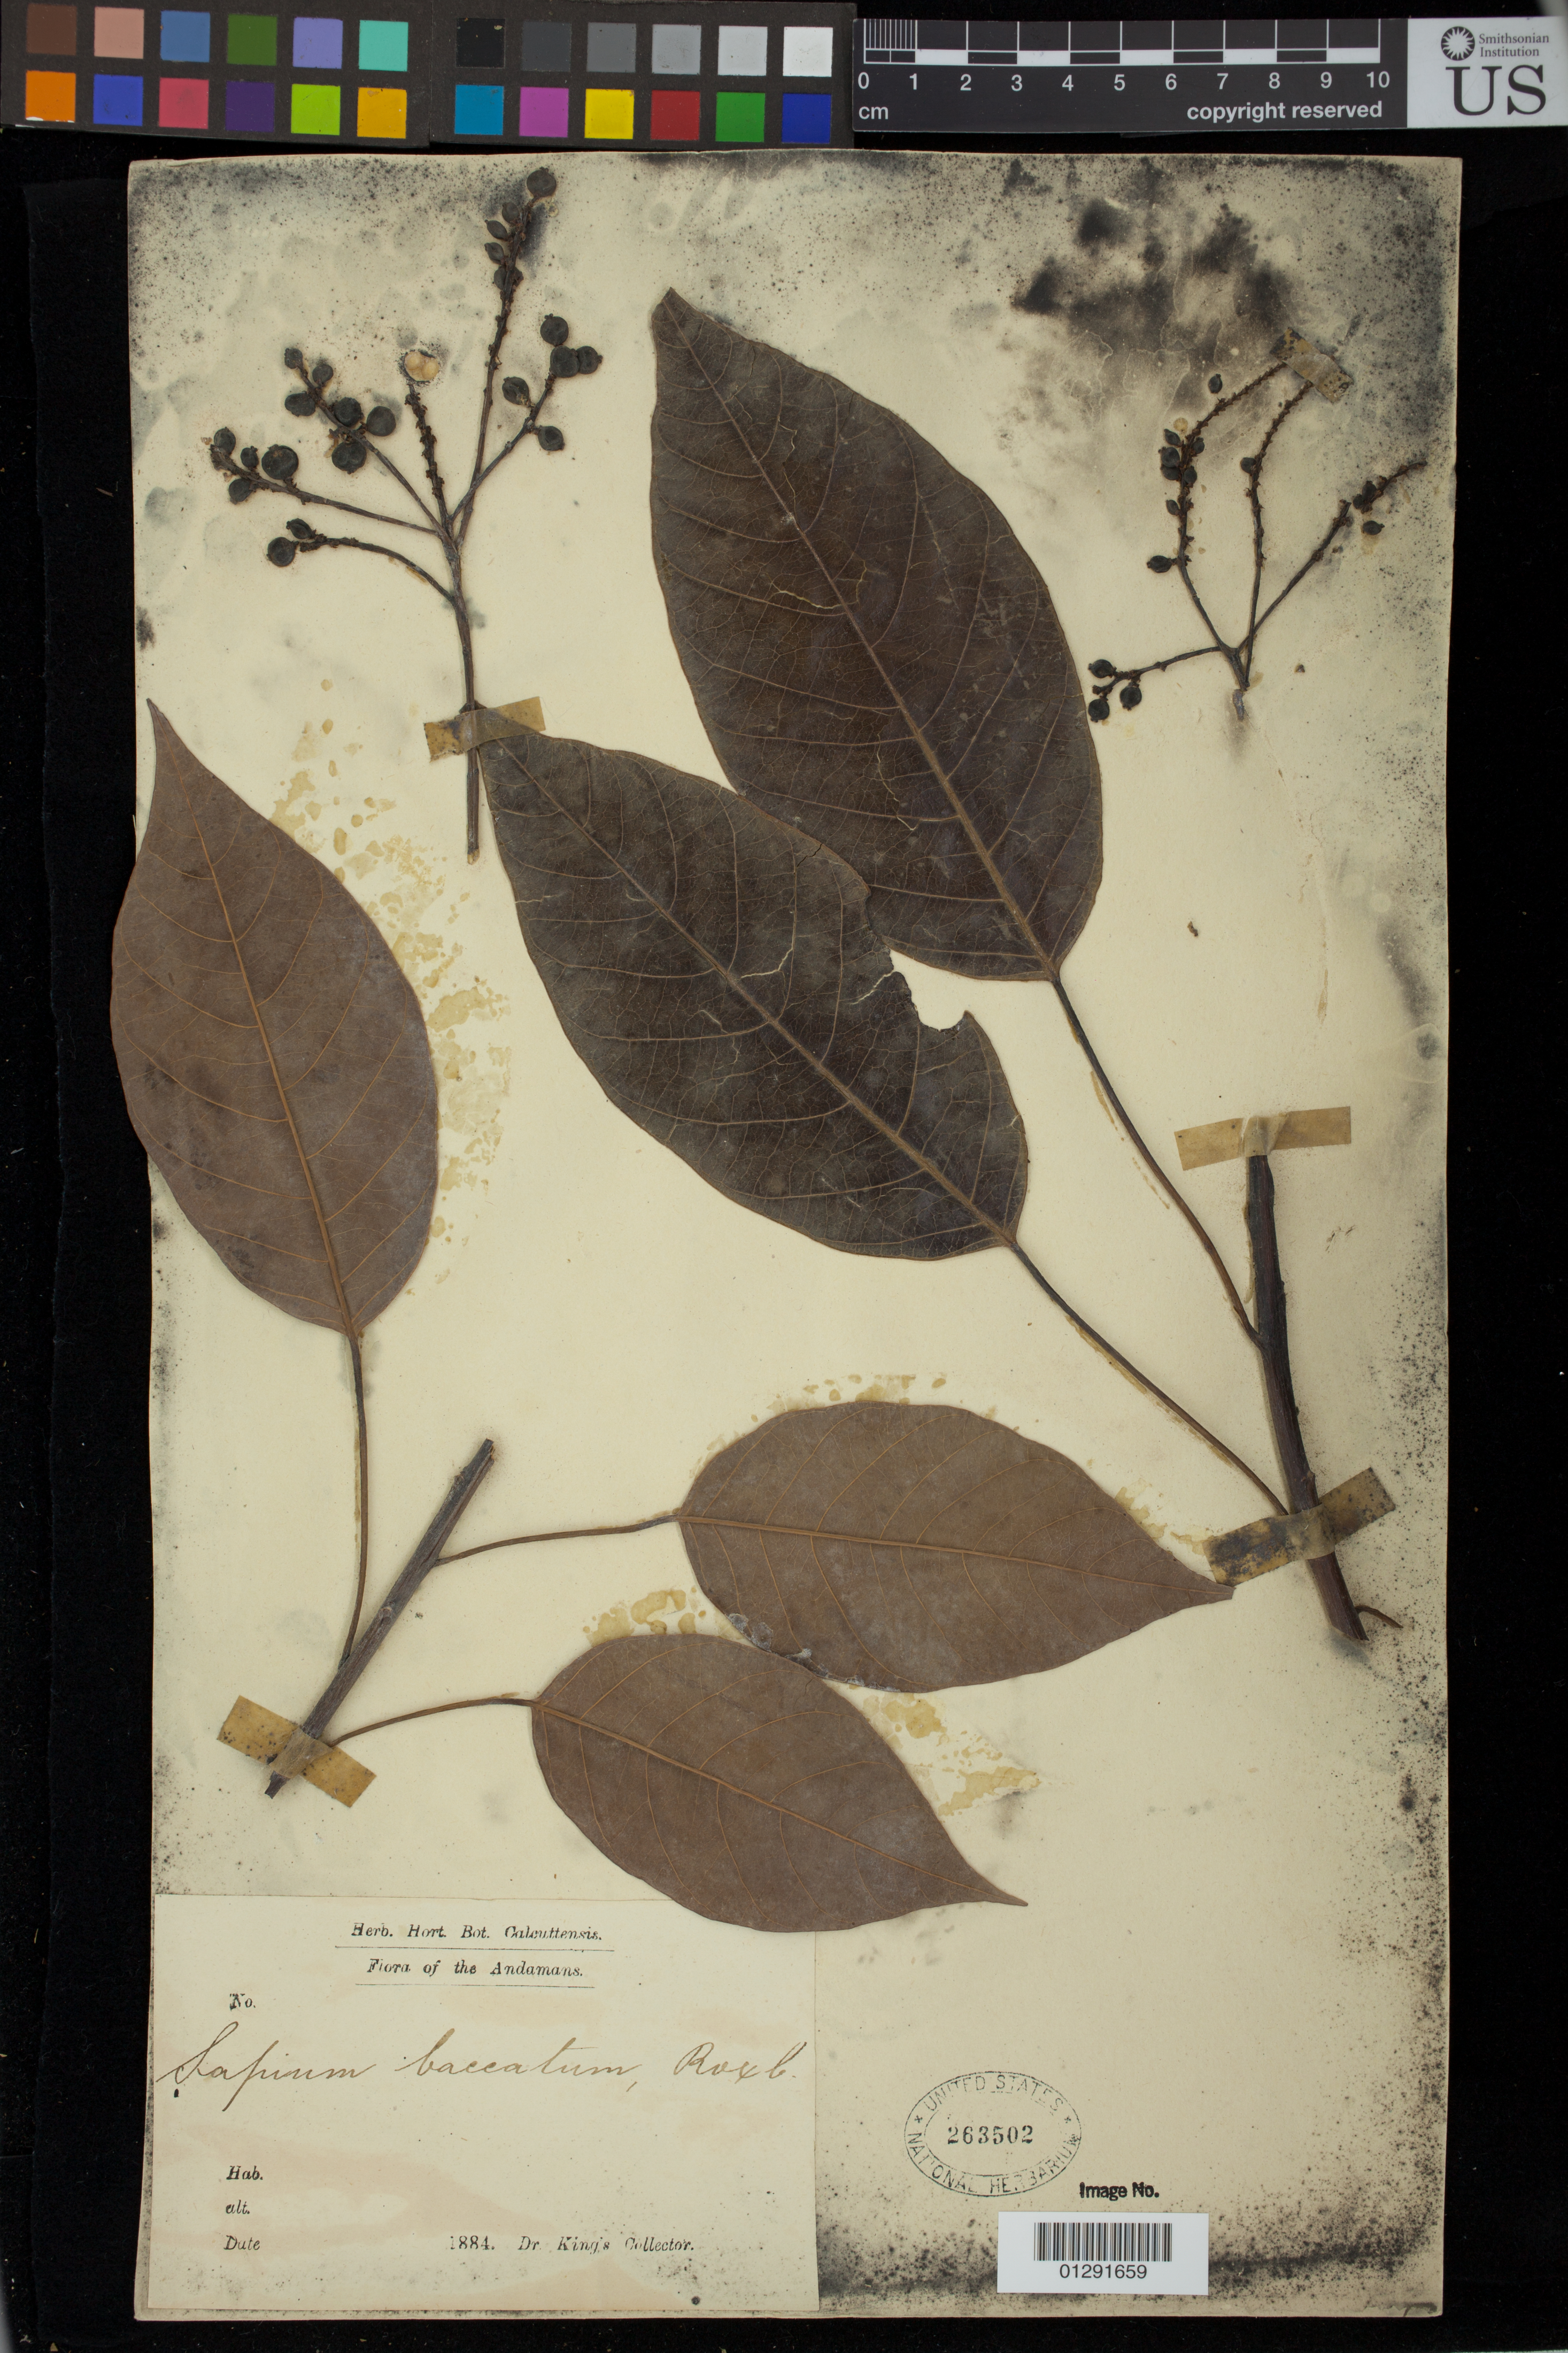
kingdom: Plantae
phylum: Tracheophyta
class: Magnoliopsida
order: Malpighiales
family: Euphorbiaceae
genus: Sapium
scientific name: Sapium baccatum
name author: Roxb.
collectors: Dr. King's collector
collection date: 1884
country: India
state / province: Andaman and Nicobar Islands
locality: Andamans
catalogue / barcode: US 263502